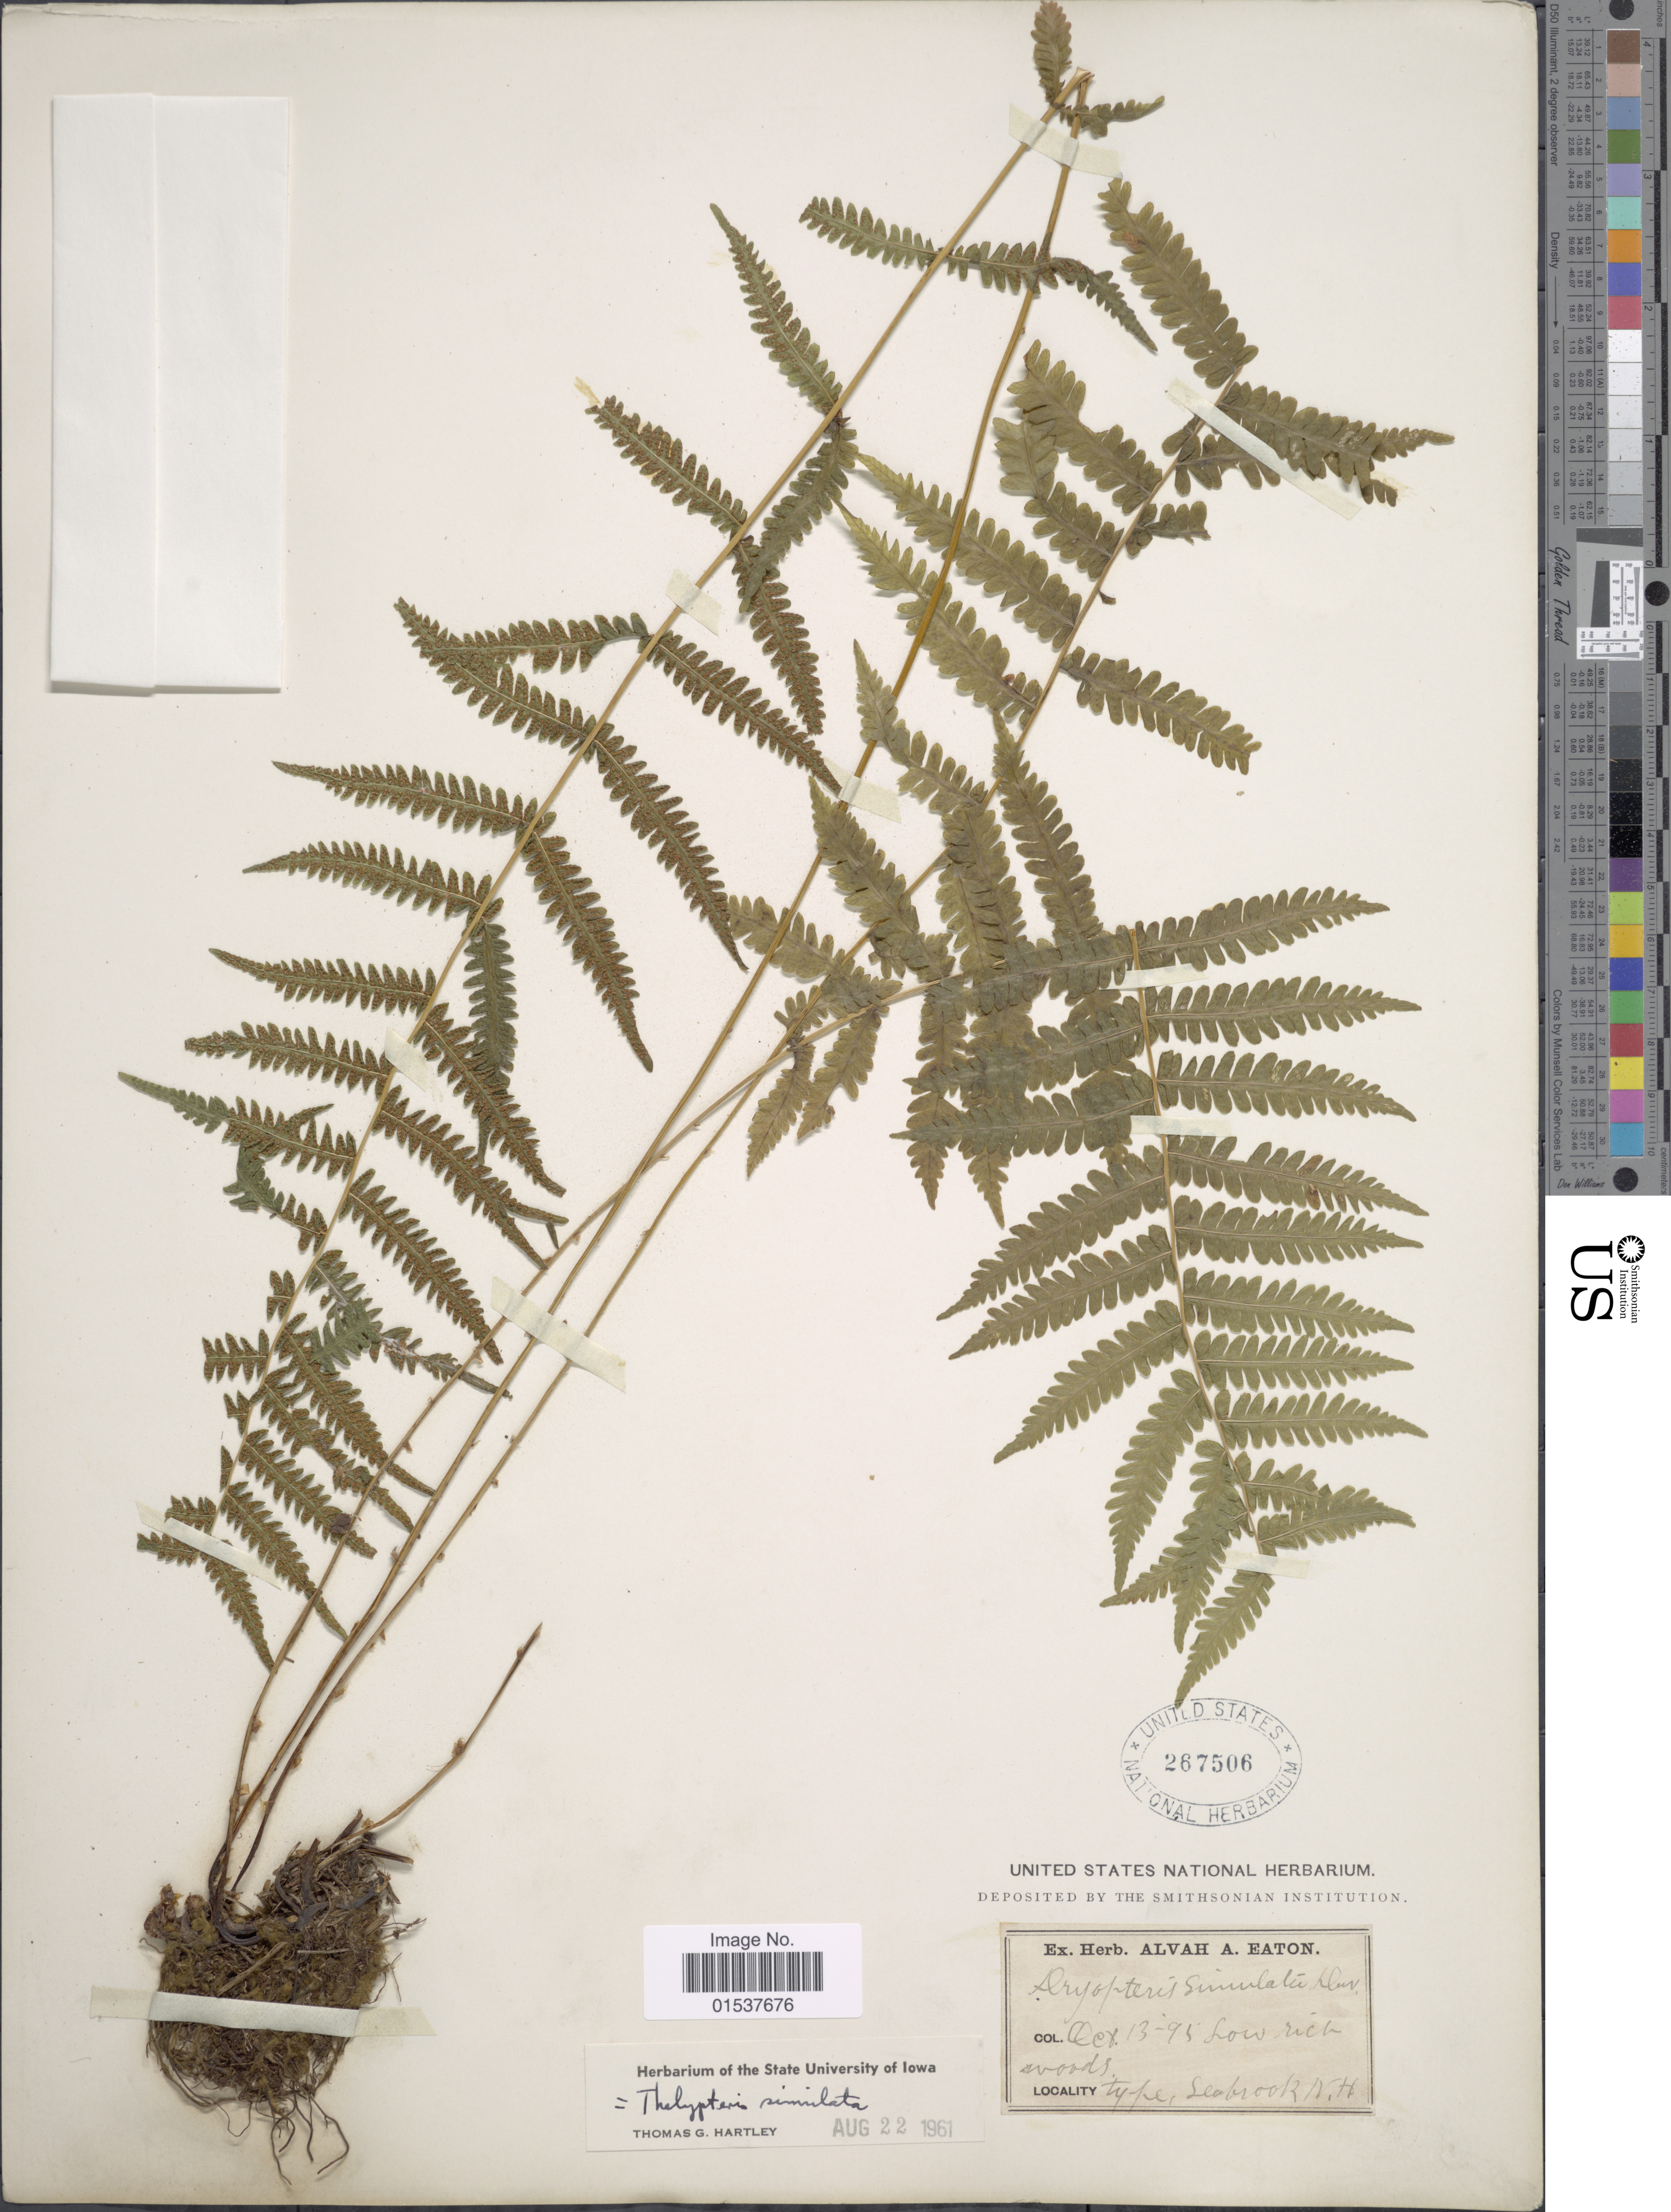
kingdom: Plantae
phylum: Tracheophyta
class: Polypodiopsida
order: Polypodiales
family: Thelypteridaceae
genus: Parathelypteris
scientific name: Parathelypteris simulata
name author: (Davenp.) Holttum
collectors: ex herb. Alvah A. Eaton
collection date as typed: Transcribed d/m/y: 13/10/95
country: United States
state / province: New Hampshire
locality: Low rich woods, Seabrook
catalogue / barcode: US 267506